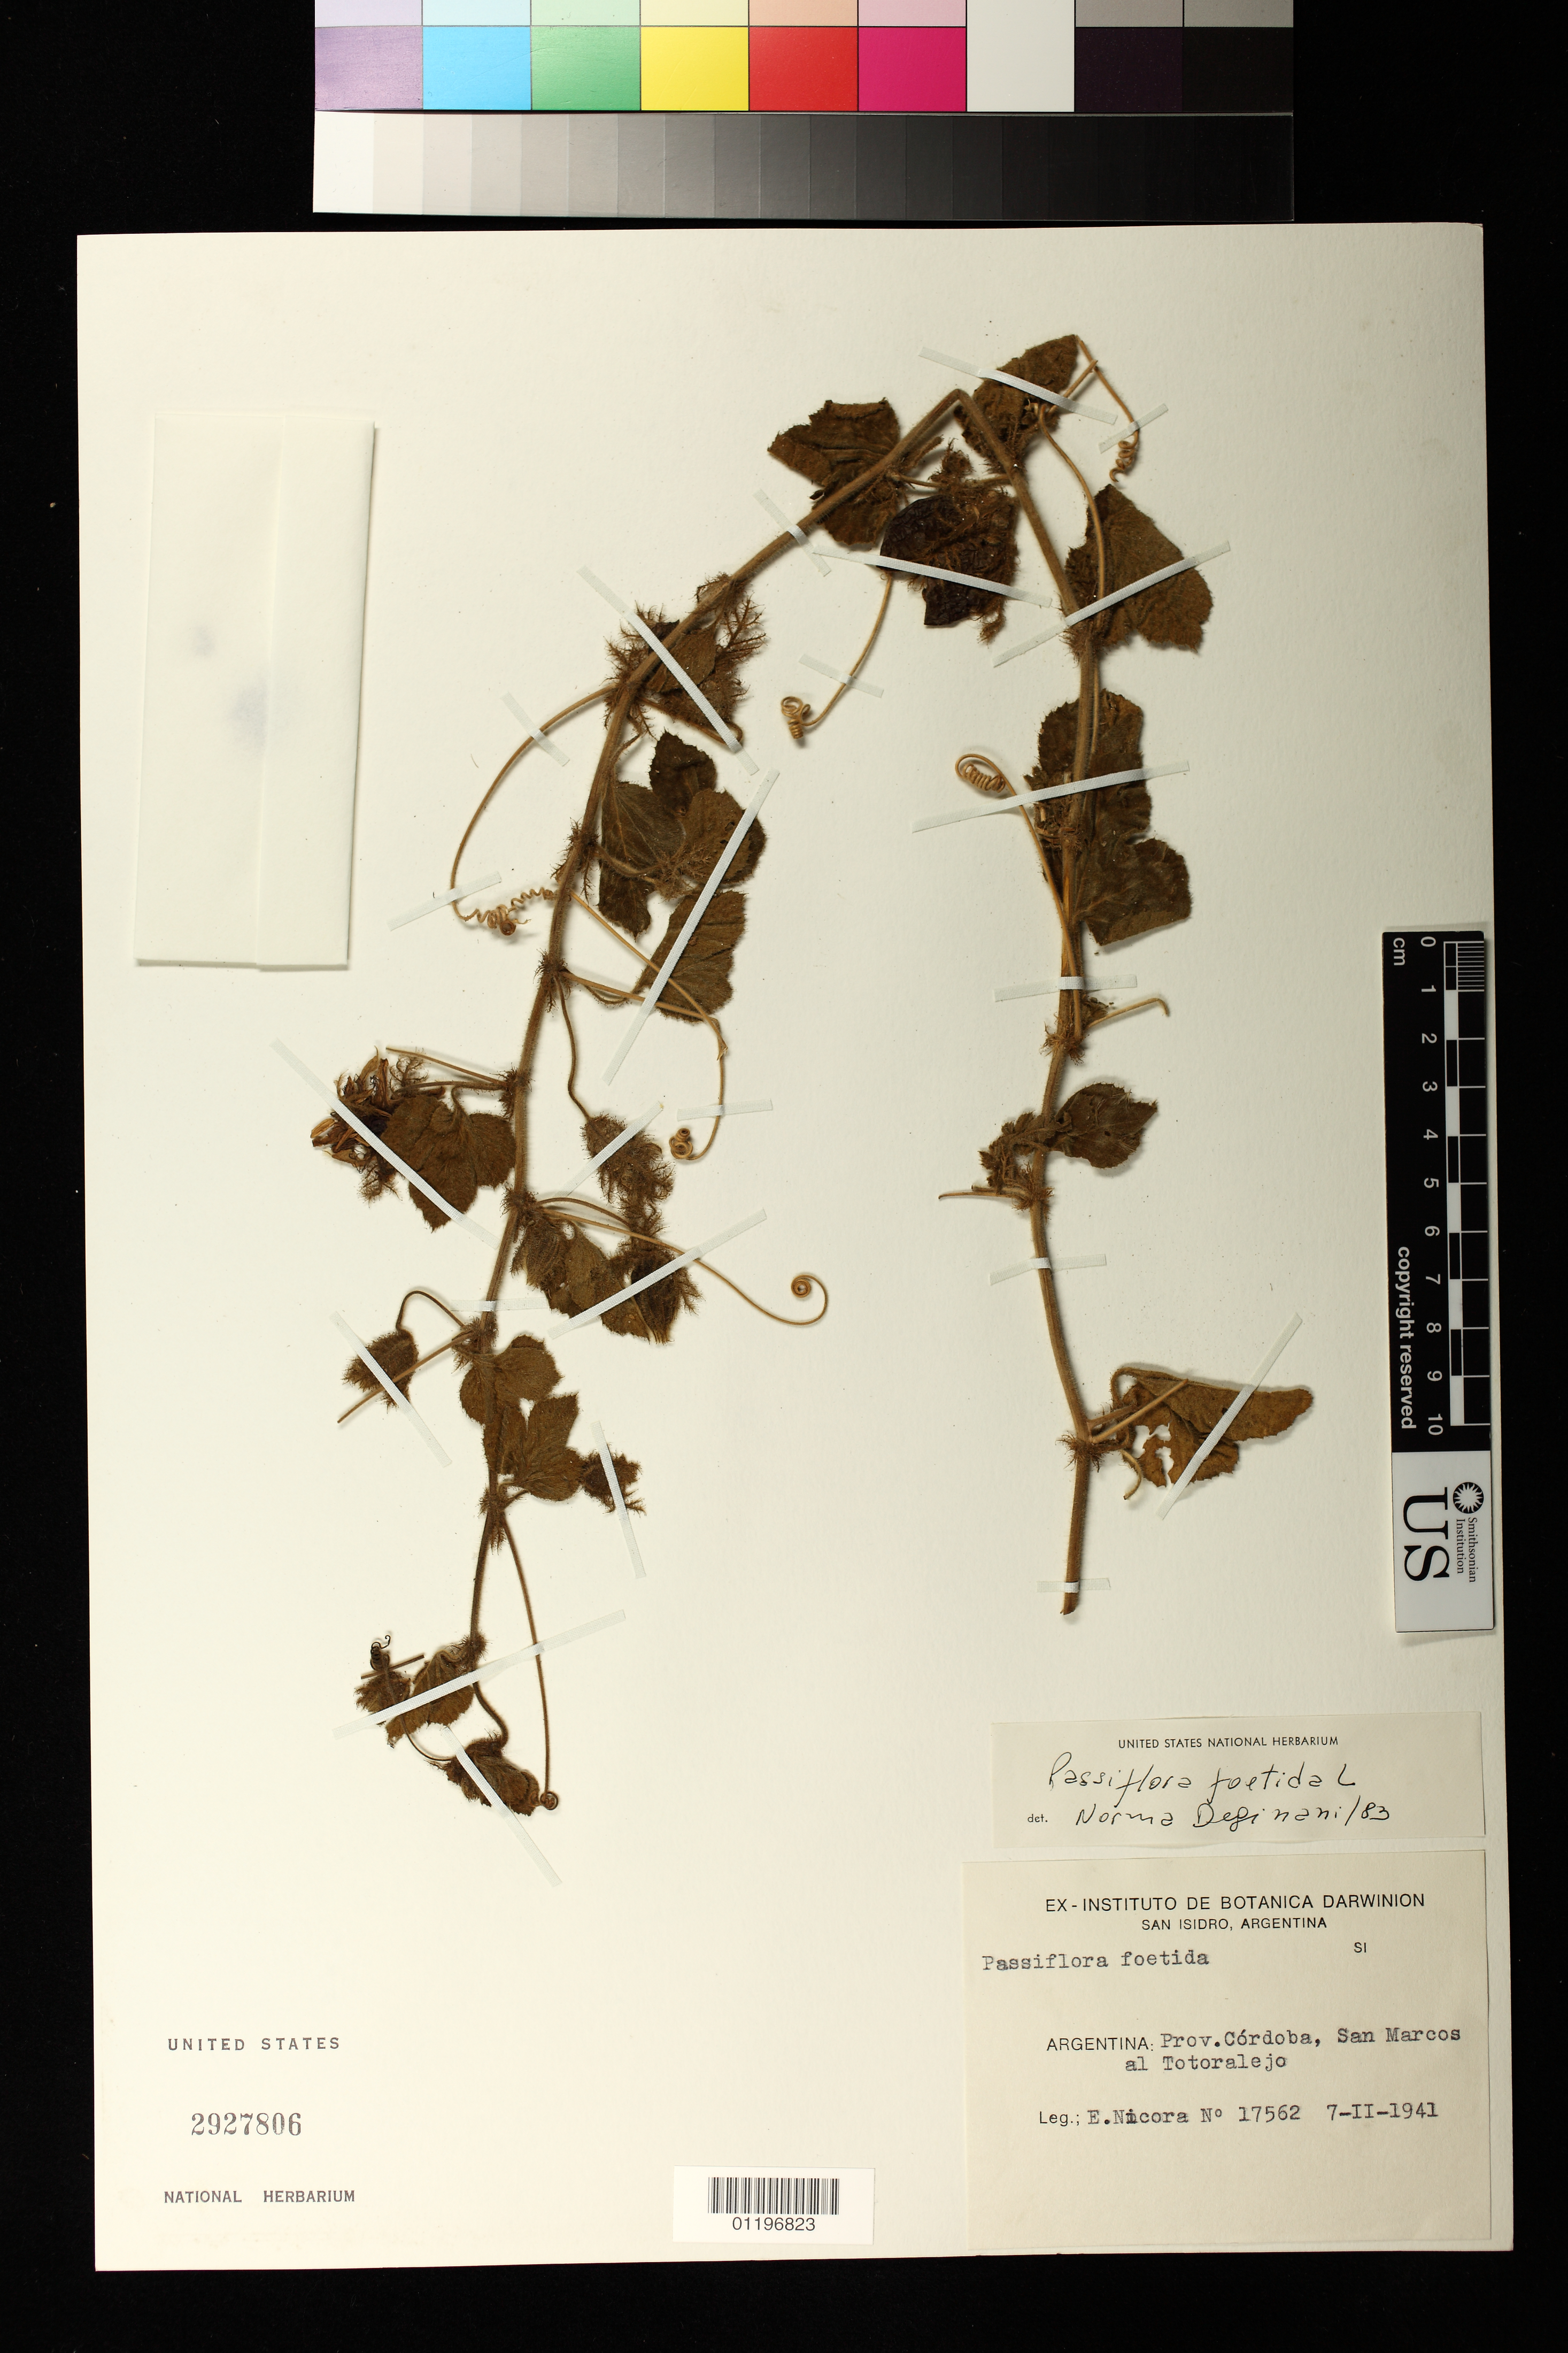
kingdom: Plantae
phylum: Tracheophyta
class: Magnoliopsida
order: Malpighiales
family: Passifloraceae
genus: Passiflora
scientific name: Passiflora foetida var. gossypiifolia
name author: (Desv.) Mast.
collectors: E. Nicora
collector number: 17562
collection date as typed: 02 Jul 1941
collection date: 1941-07-02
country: Argentina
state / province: Córdoba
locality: San Marcos al Totoralejo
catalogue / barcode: US 2927806